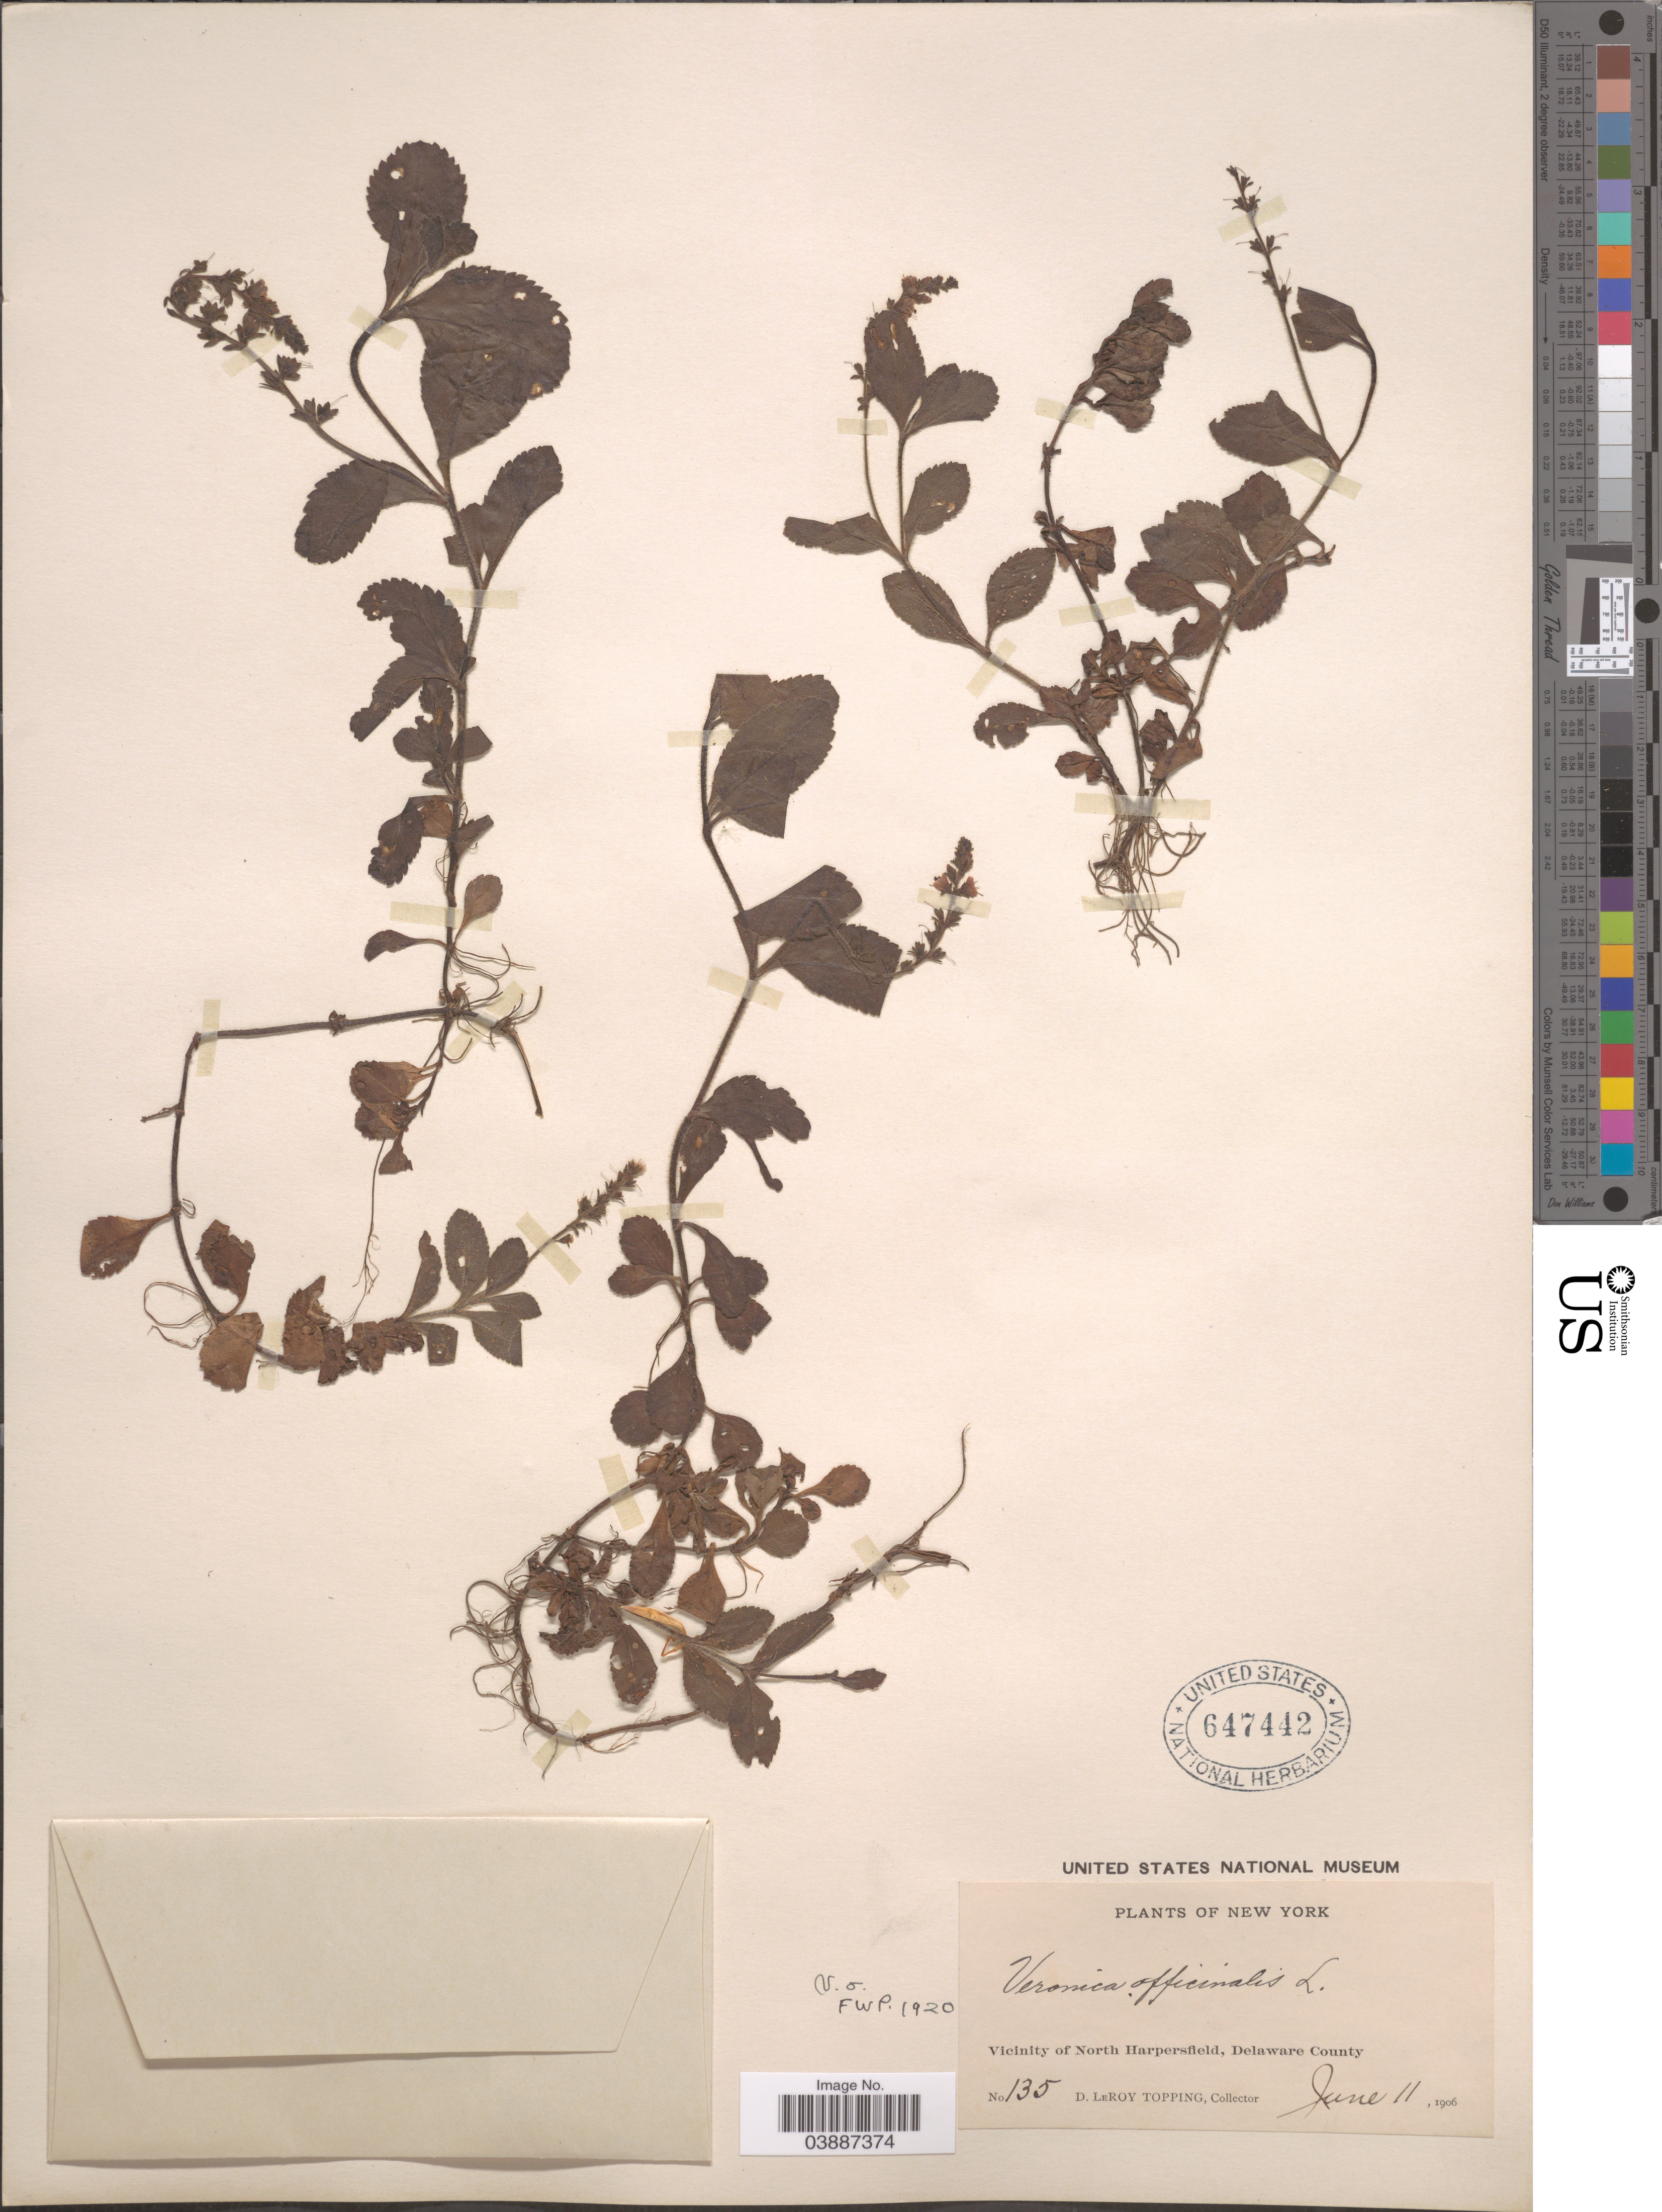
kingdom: Plantae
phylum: Tracheophyta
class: Magnoliopsida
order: Lamiales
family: Plantaginaceae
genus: Veronica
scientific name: Veronica officinalis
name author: L.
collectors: D. L. Topping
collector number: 135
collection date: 1906-06-11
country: United States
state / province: New York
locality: Vicinity of North Harpersfield, Delaware County.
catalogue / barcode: US 647442